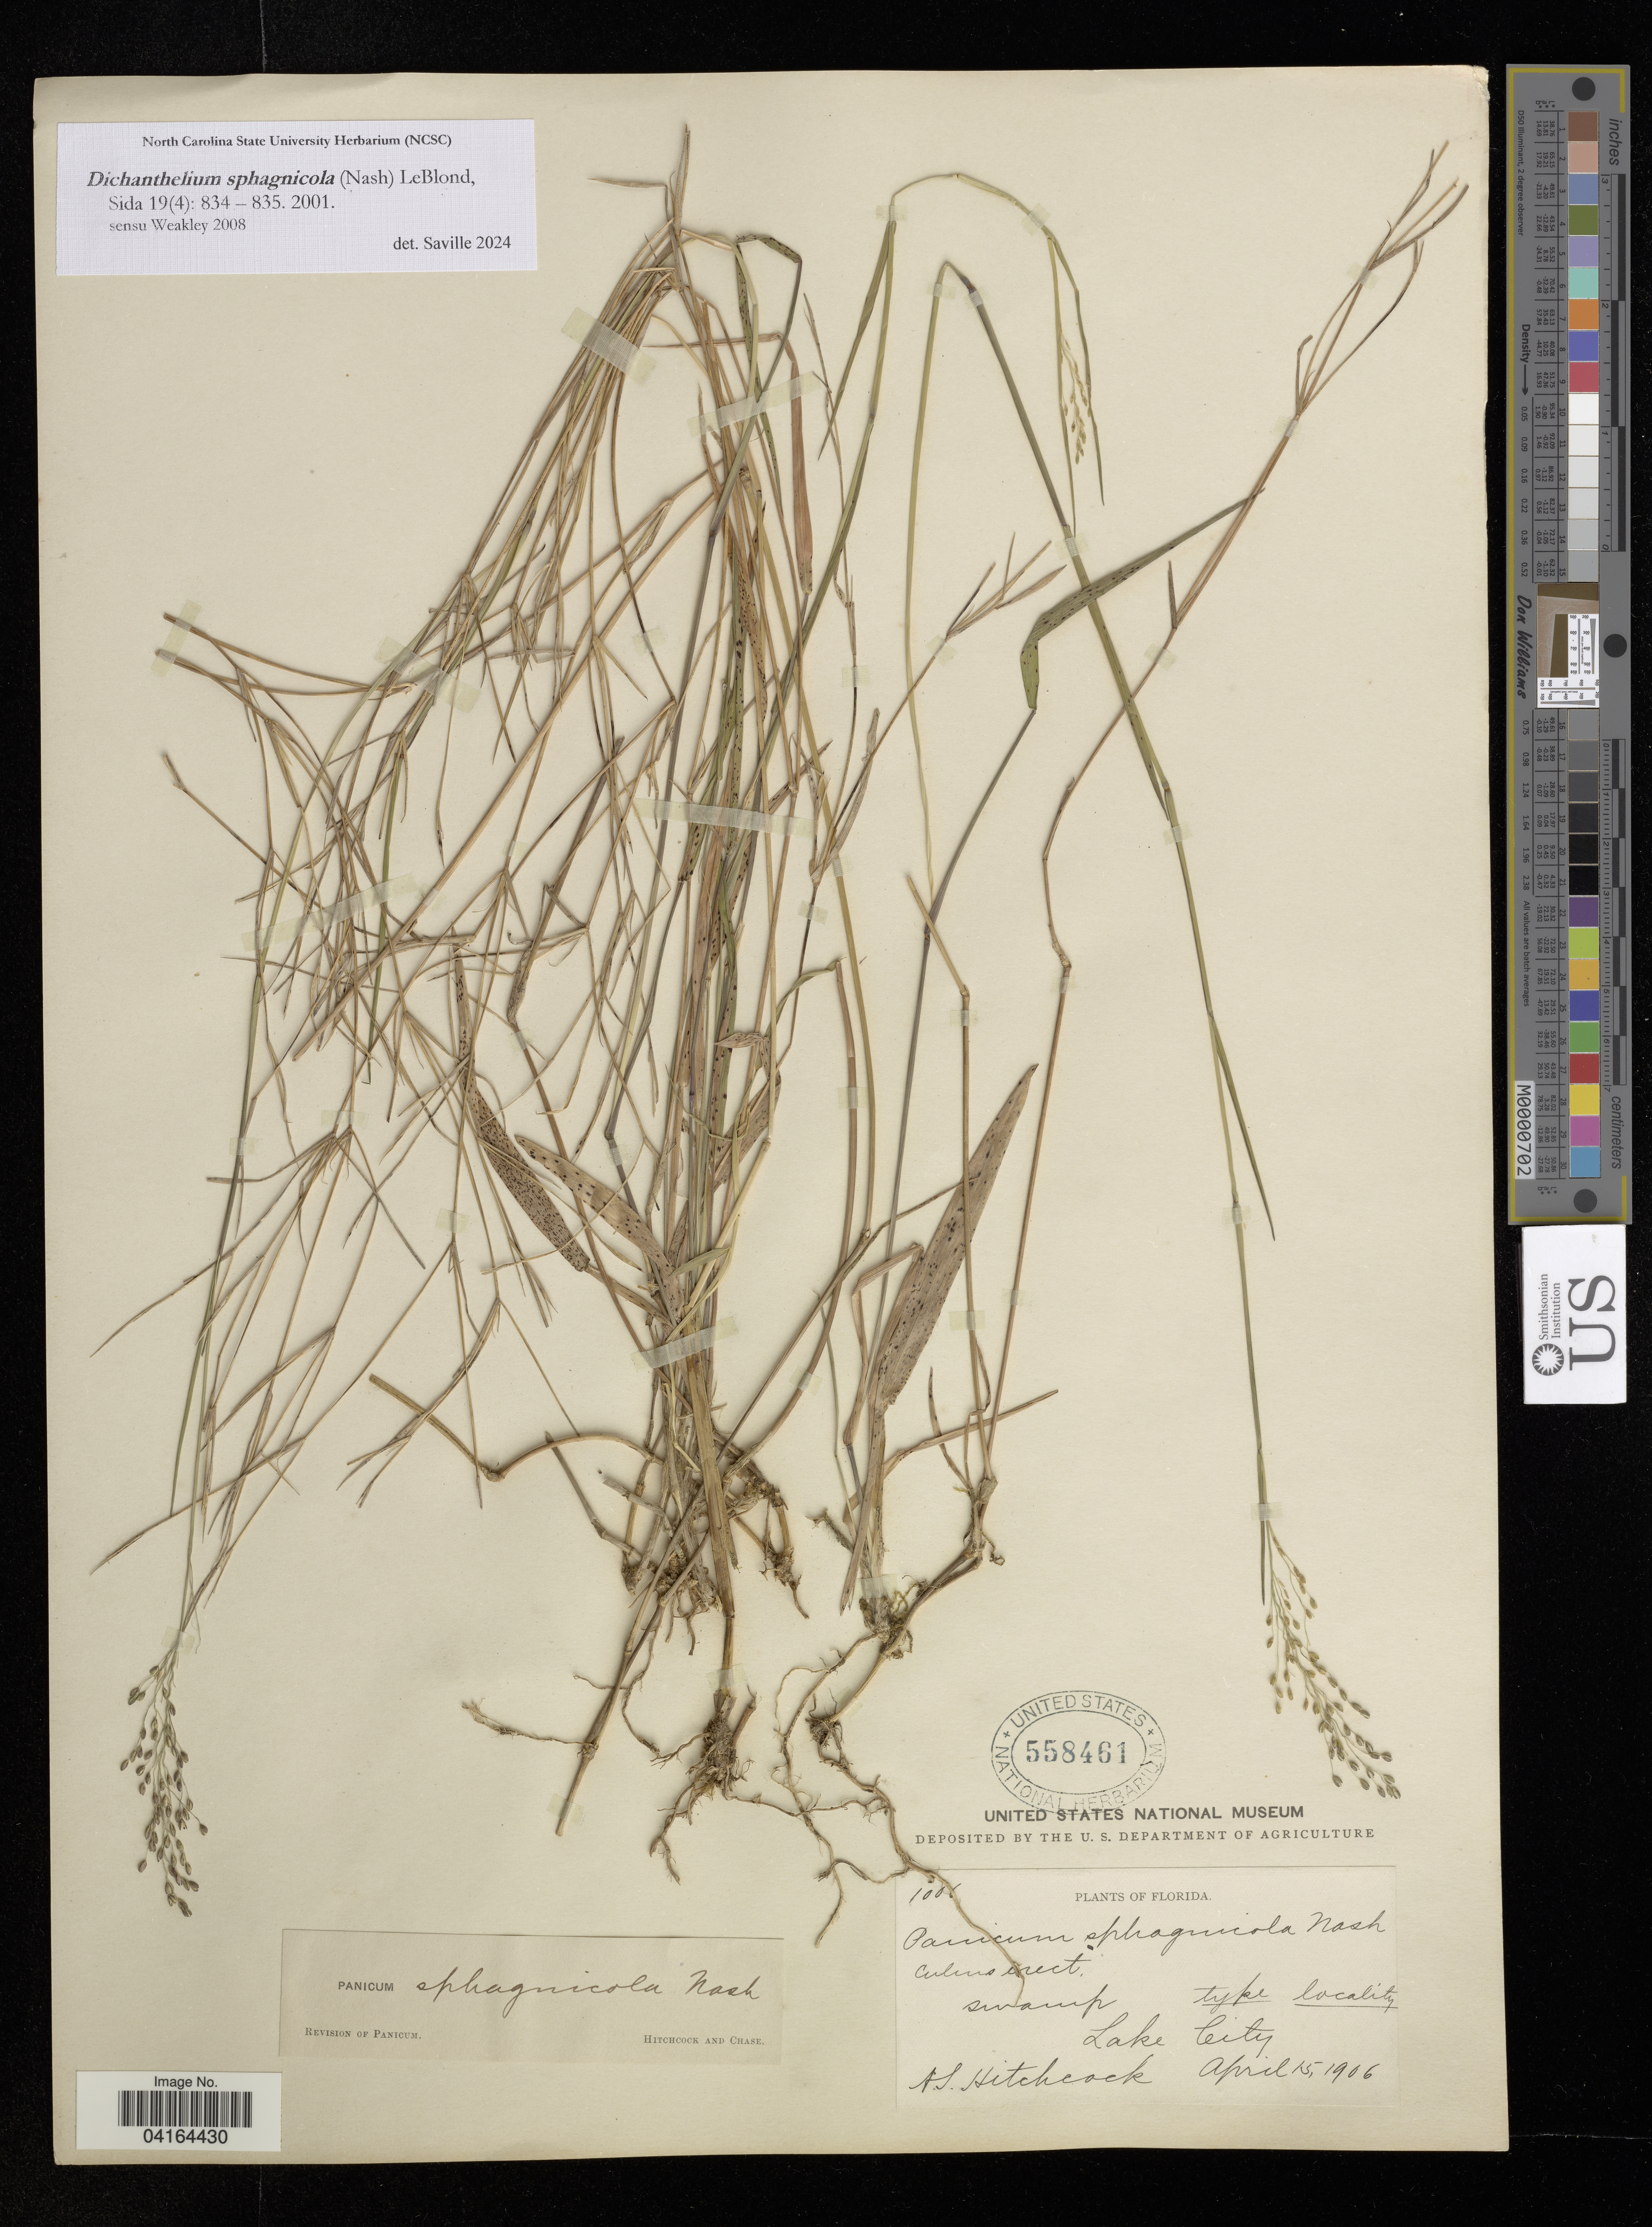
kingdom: Plantae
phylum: Tracheophyta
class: Liliopsida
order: Poales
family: Poaceae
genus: Dichanthelium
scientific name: Dichanthelium sphagnicola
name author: (Nash) LeBlond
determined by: Saville, A. C., (NCSC), North Carolina State University (UNITED STATES)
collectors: A. Hitchcock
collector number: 1006*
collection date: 1906-04-15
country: United States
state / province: Florida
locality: Swamp type locality Lake City.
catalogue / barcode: US 558461